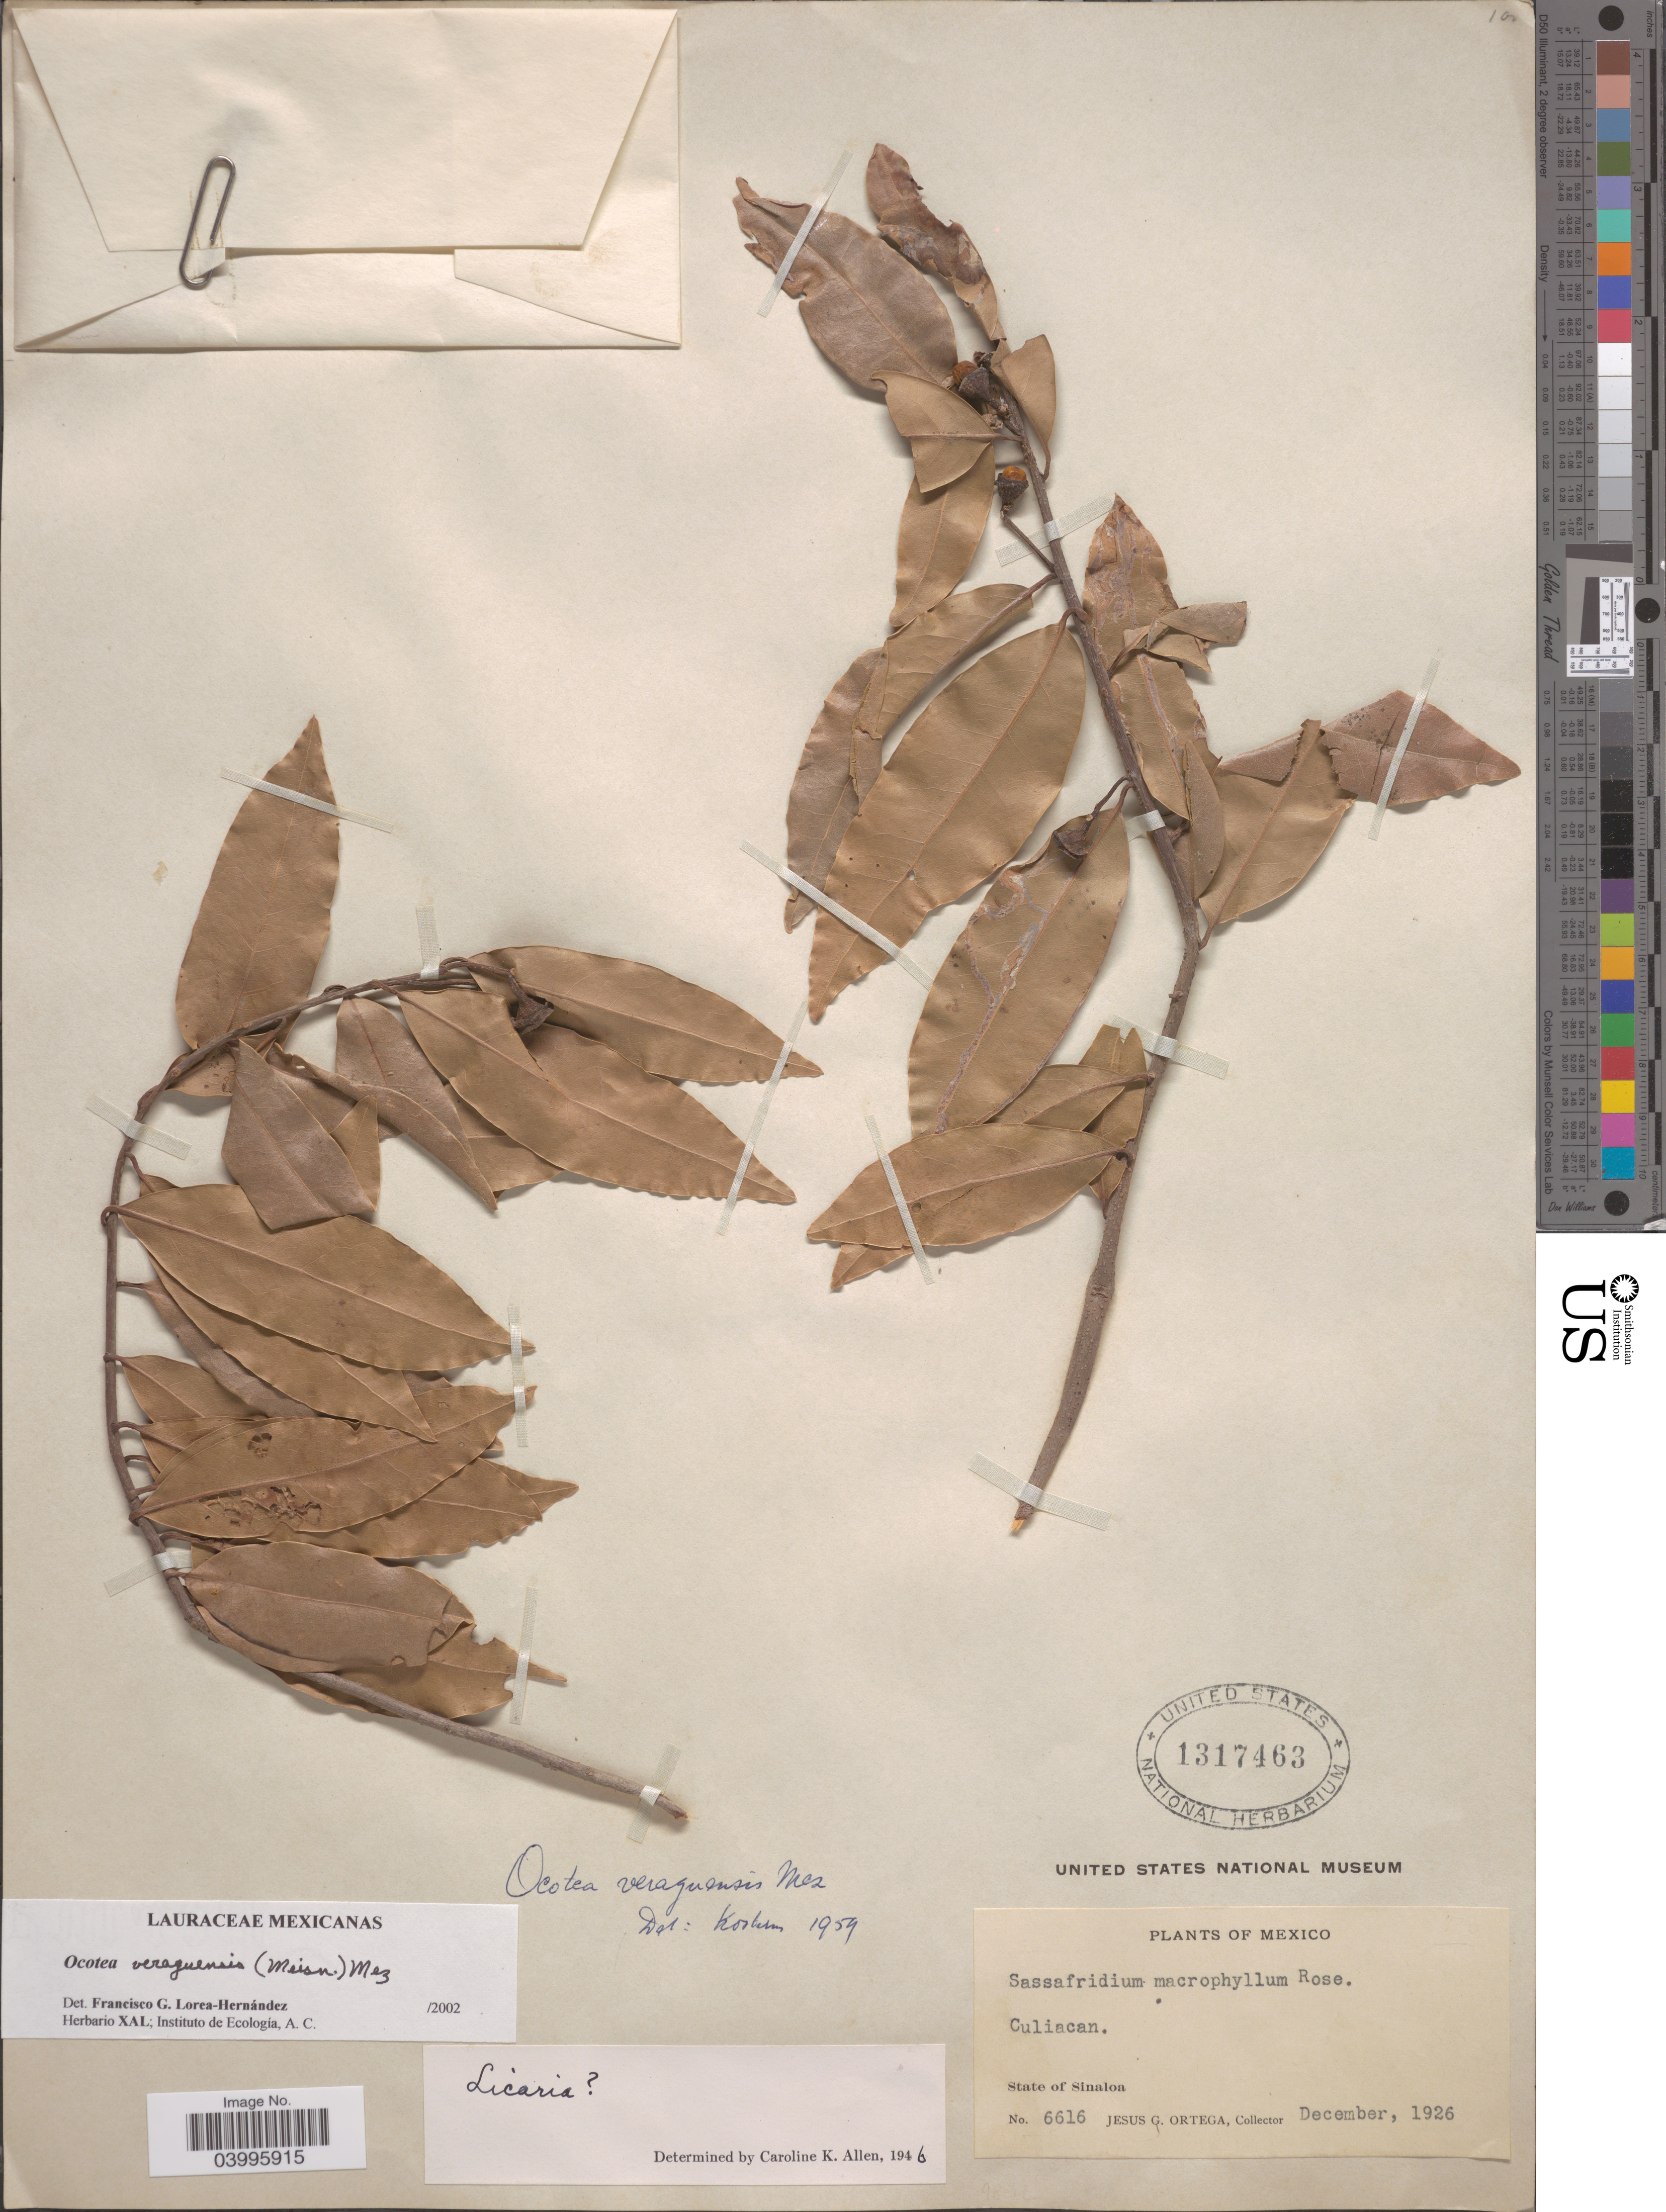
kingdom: Plantae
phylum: Tracheophyta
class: Magnoliopsida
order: Laurales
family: Lauraceae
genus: Ocotea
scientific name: Ocotea veraguensis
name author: (Meisn.) Mez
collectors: J. Ortega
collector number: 6616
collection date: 1926-12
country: Mexico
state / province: Sinaloa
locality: Culiacan.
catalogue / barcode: US 1317463